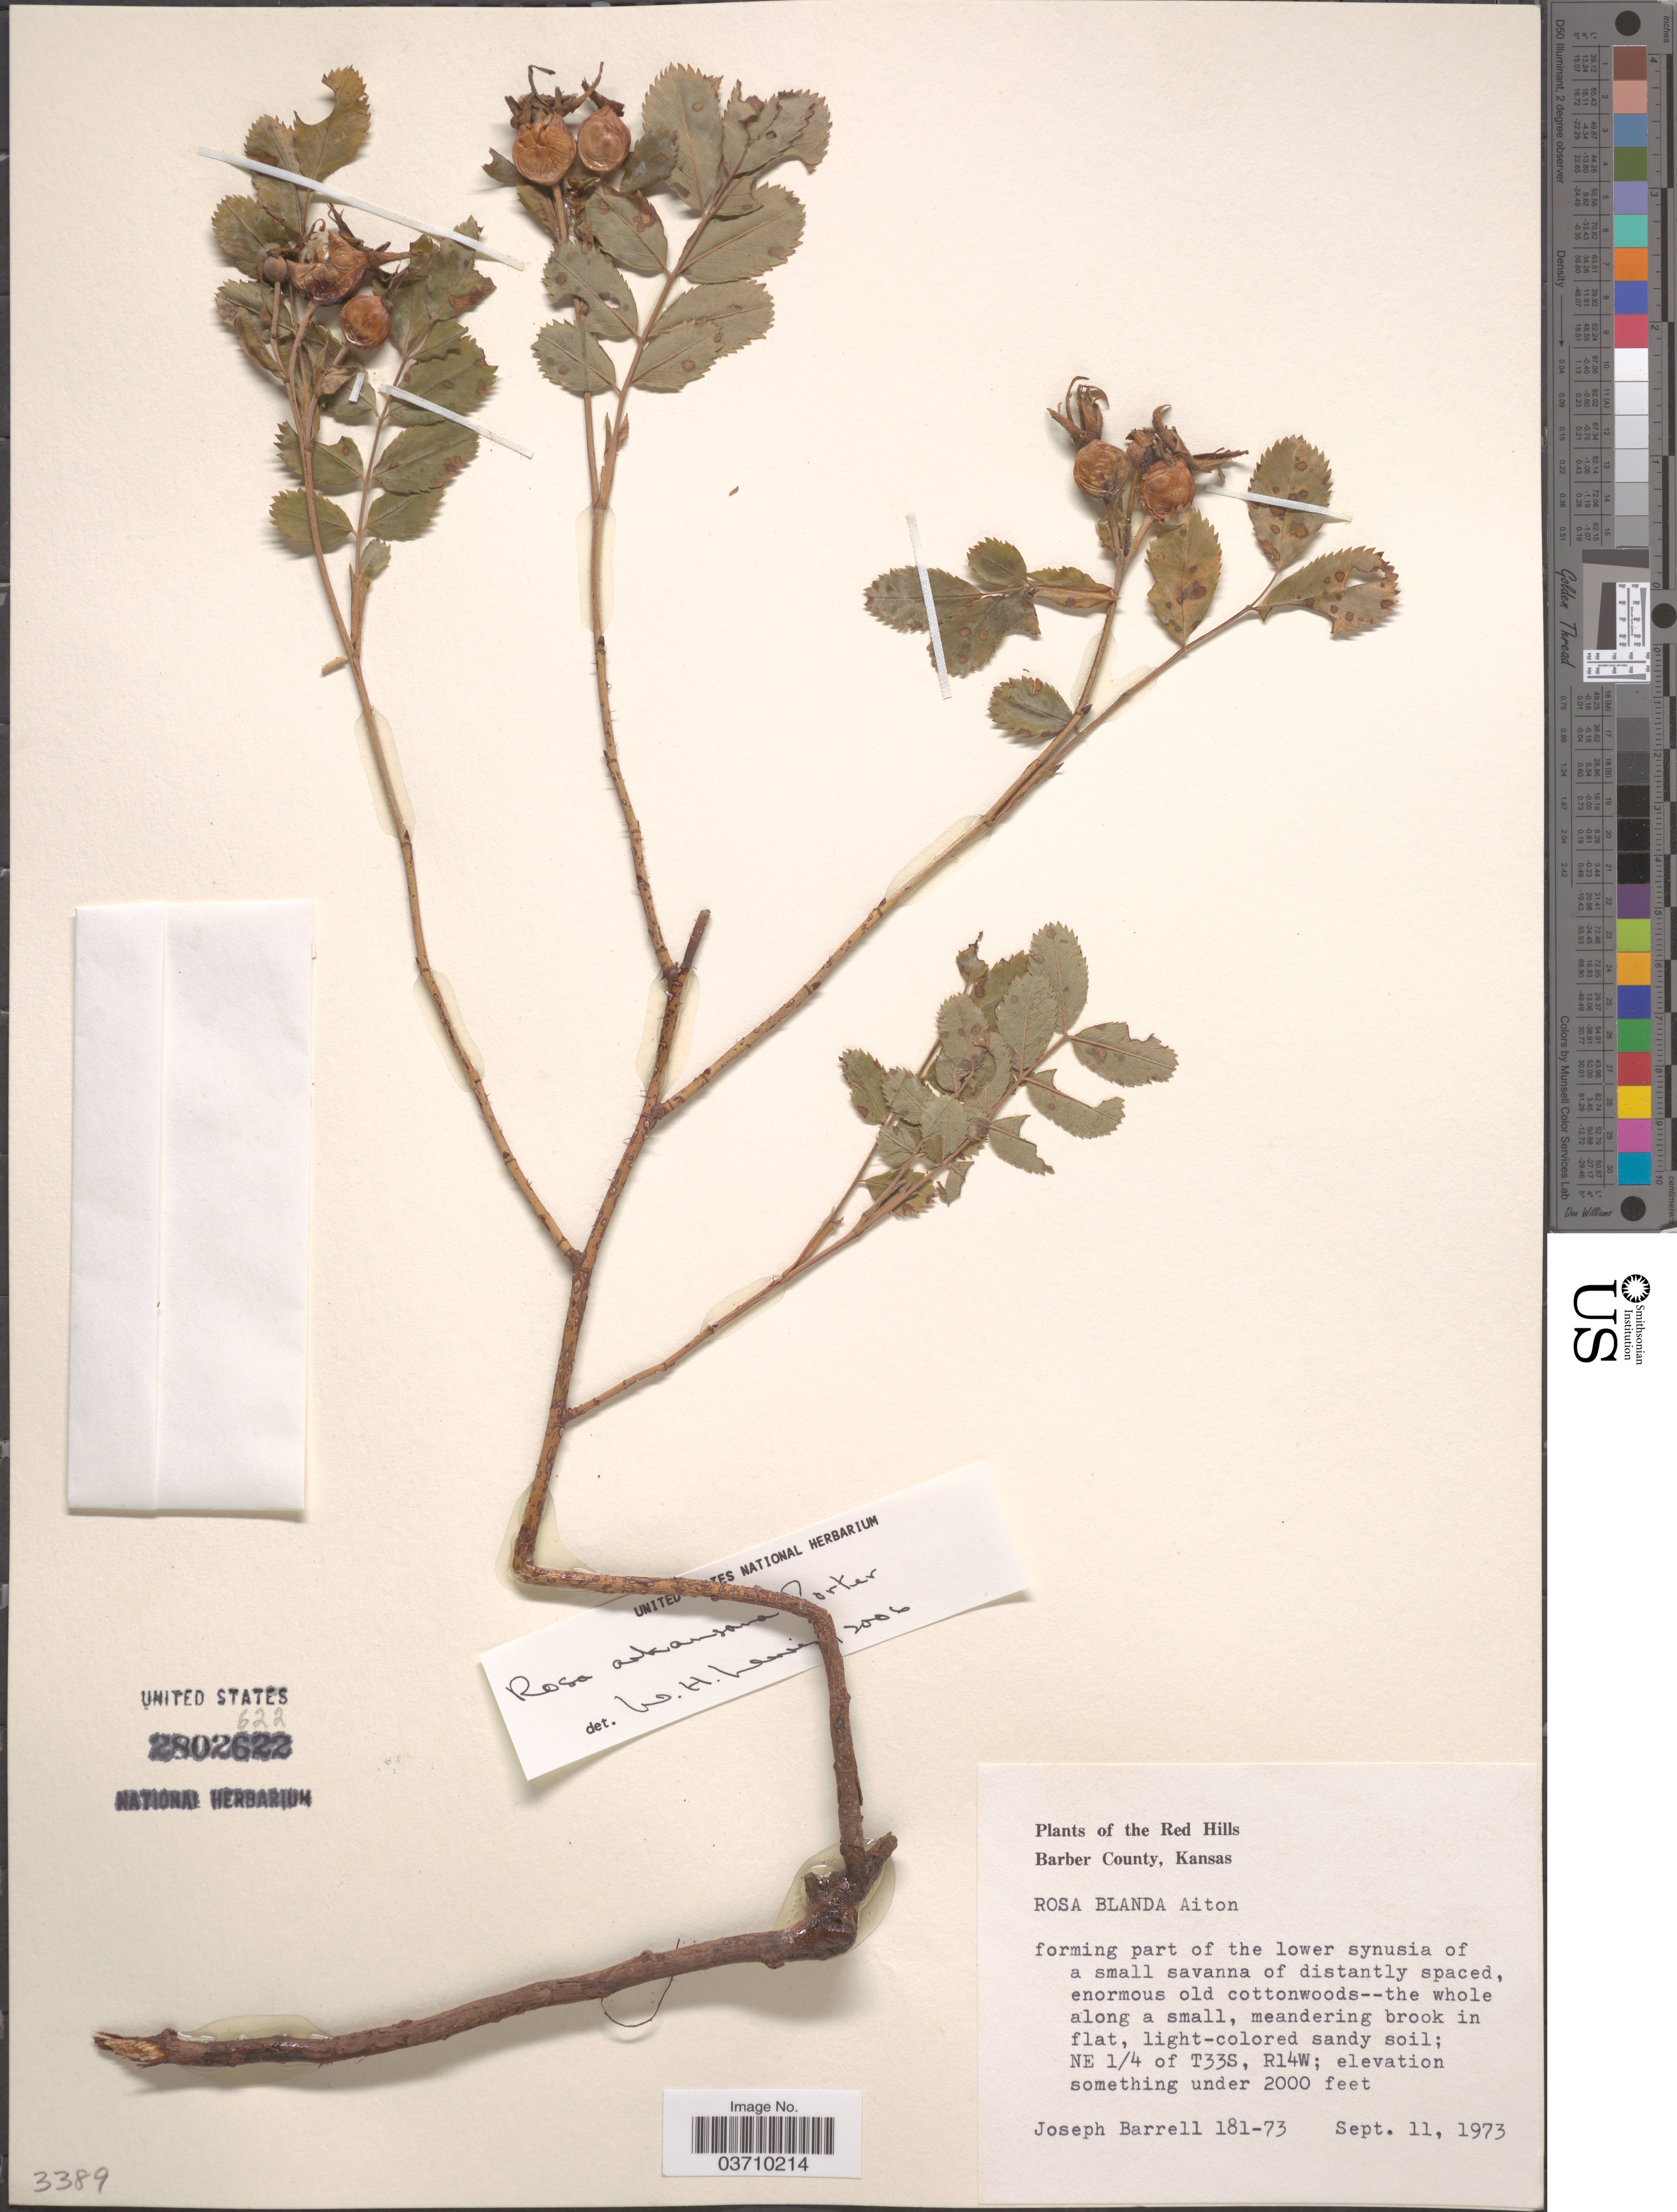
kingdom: Plantae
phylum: Tracheophyta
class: Magnoliopsida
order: Rosales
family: Rosaceae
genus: Rosa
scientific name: Rosa arkansana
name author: Porter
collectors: J. Barrell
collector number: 181-73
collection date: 1973-09-11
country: United States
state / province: Kansas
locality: The Red Hills. Barber County. NE ¼ of T33S, R14W.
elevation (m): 610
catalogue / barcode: US 2802622